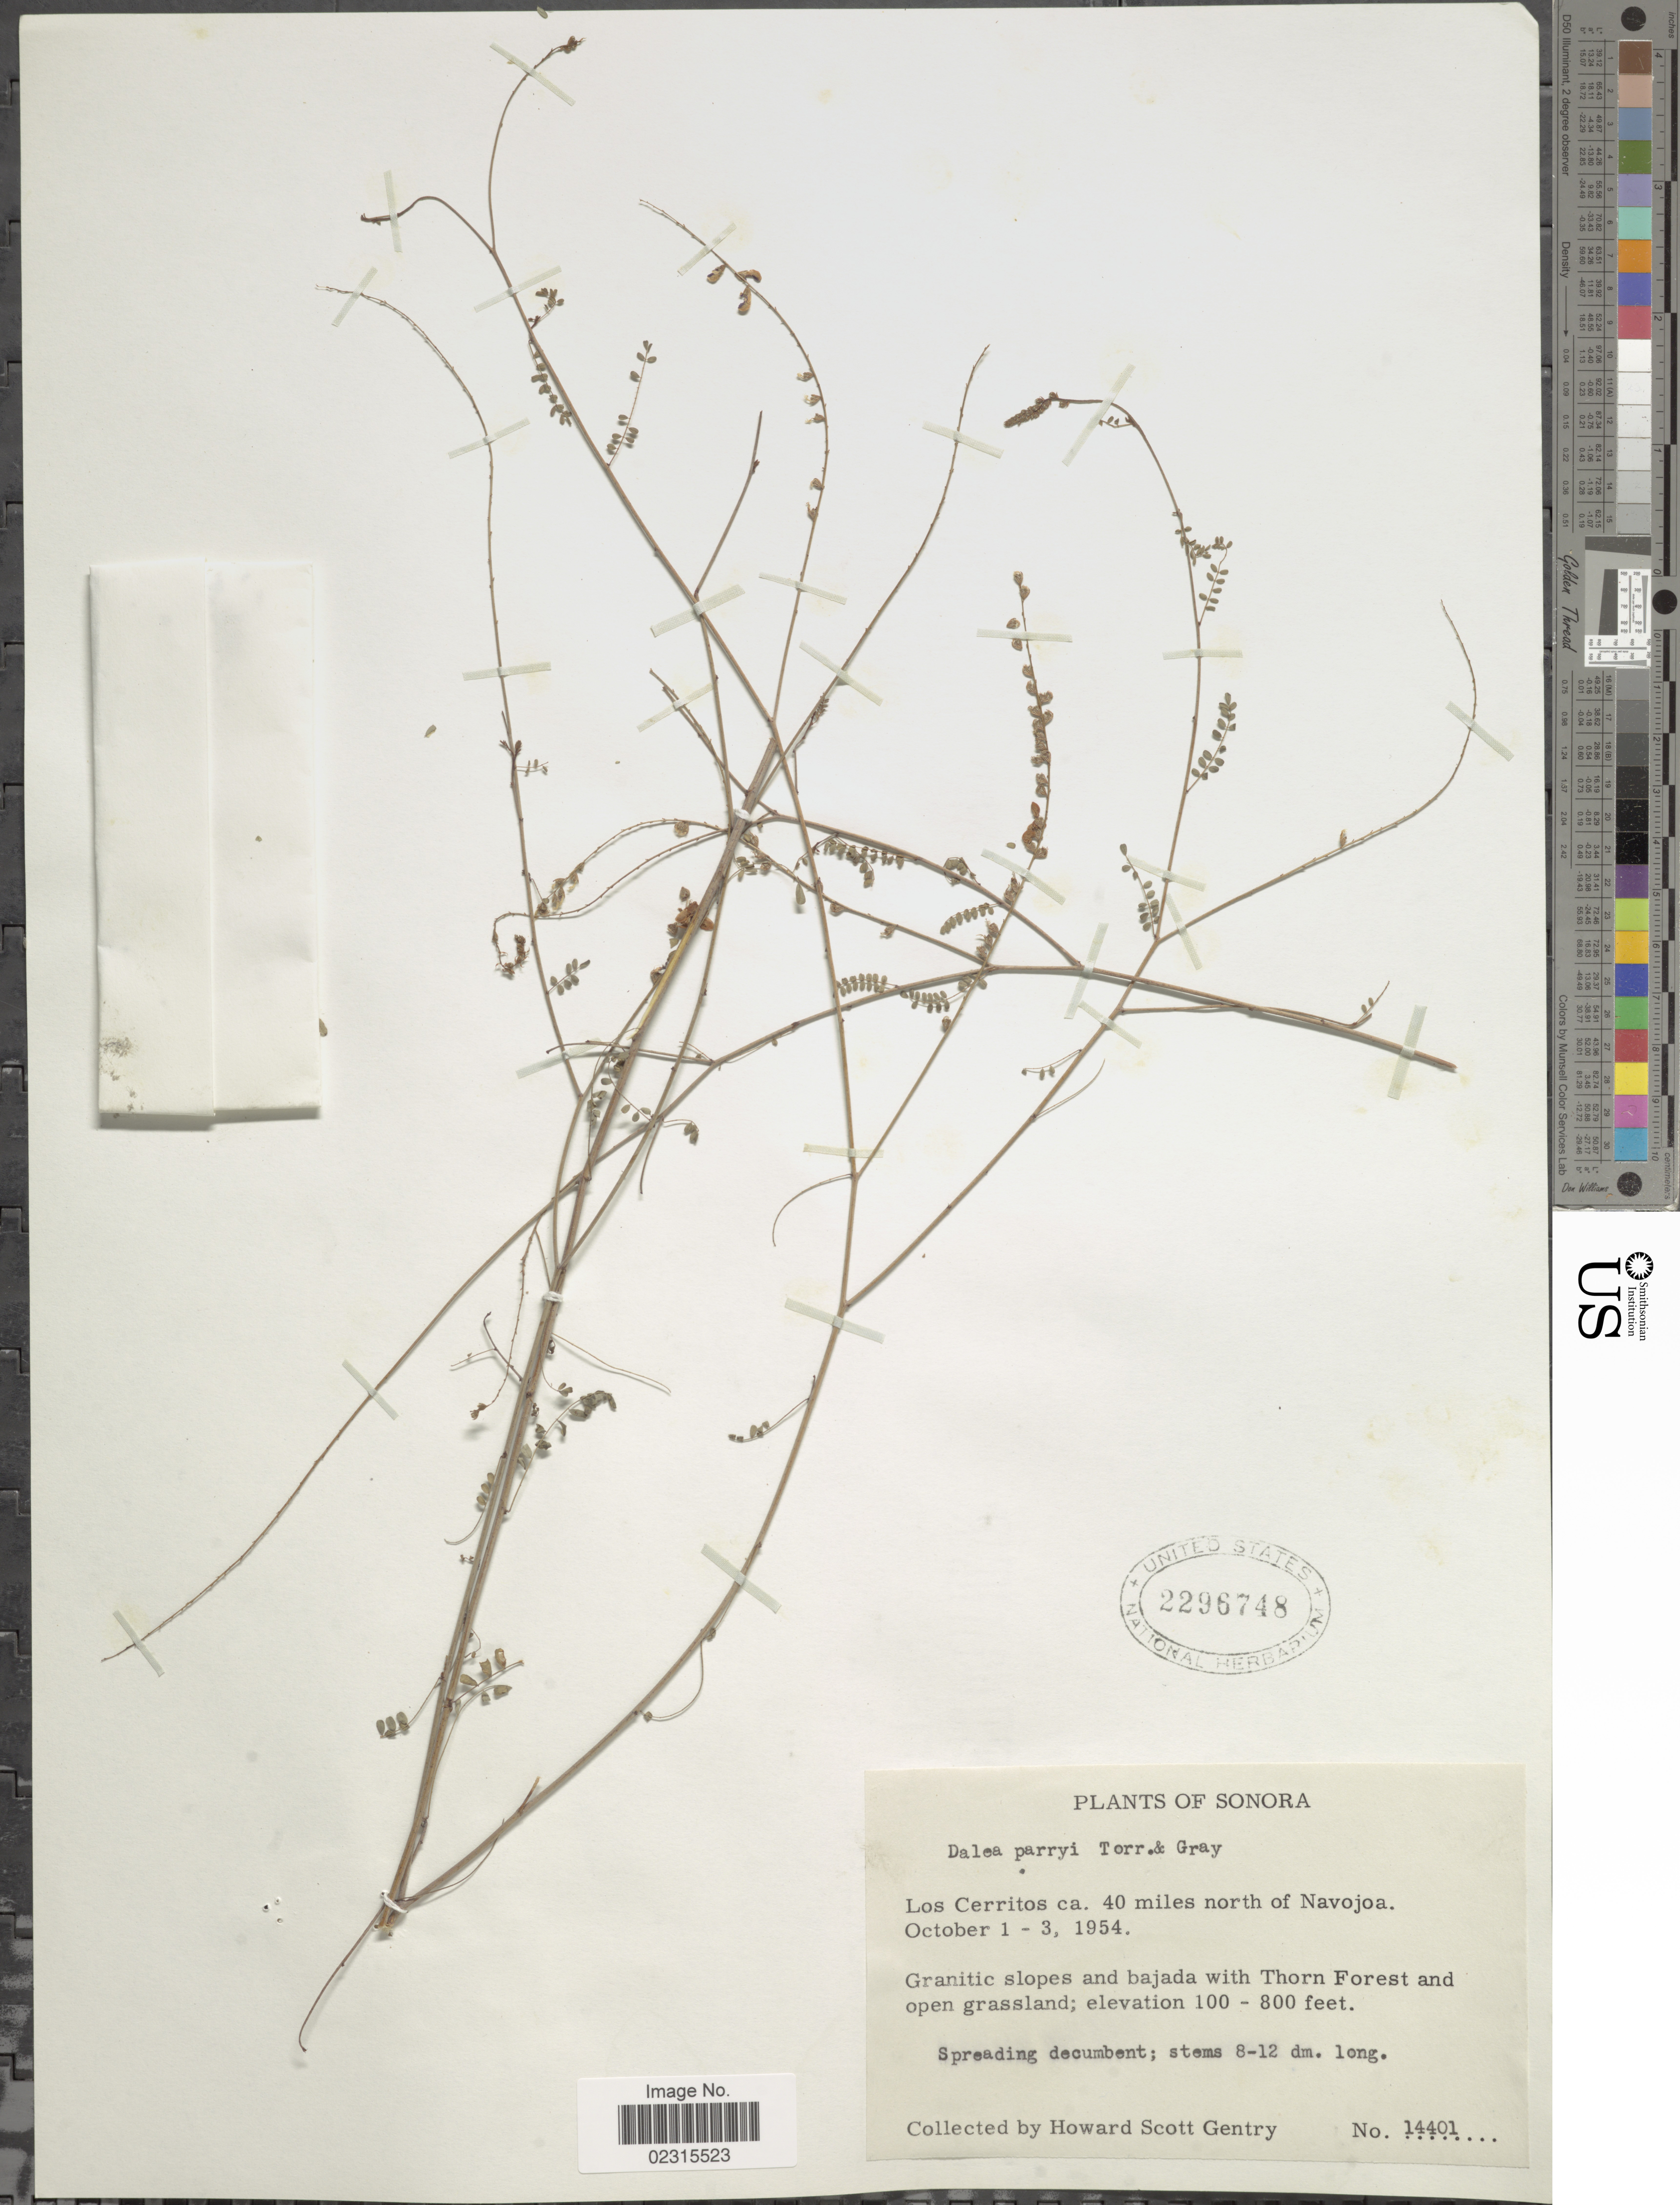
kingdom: Plantae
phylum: Tracheophyta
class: Magnoliopsida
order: Fabales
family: Fabaceae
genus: Marina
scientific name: Marina parryi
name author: (Torr. & A. Gray) Barneby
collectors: H. S. Gentry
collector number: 144401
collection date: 1954-10-01/1954-10-03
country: Mexico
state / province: Sonora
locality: Los Cerritos ca. 40 miles north of Navojoa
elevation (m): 30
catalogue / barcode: US 2296748